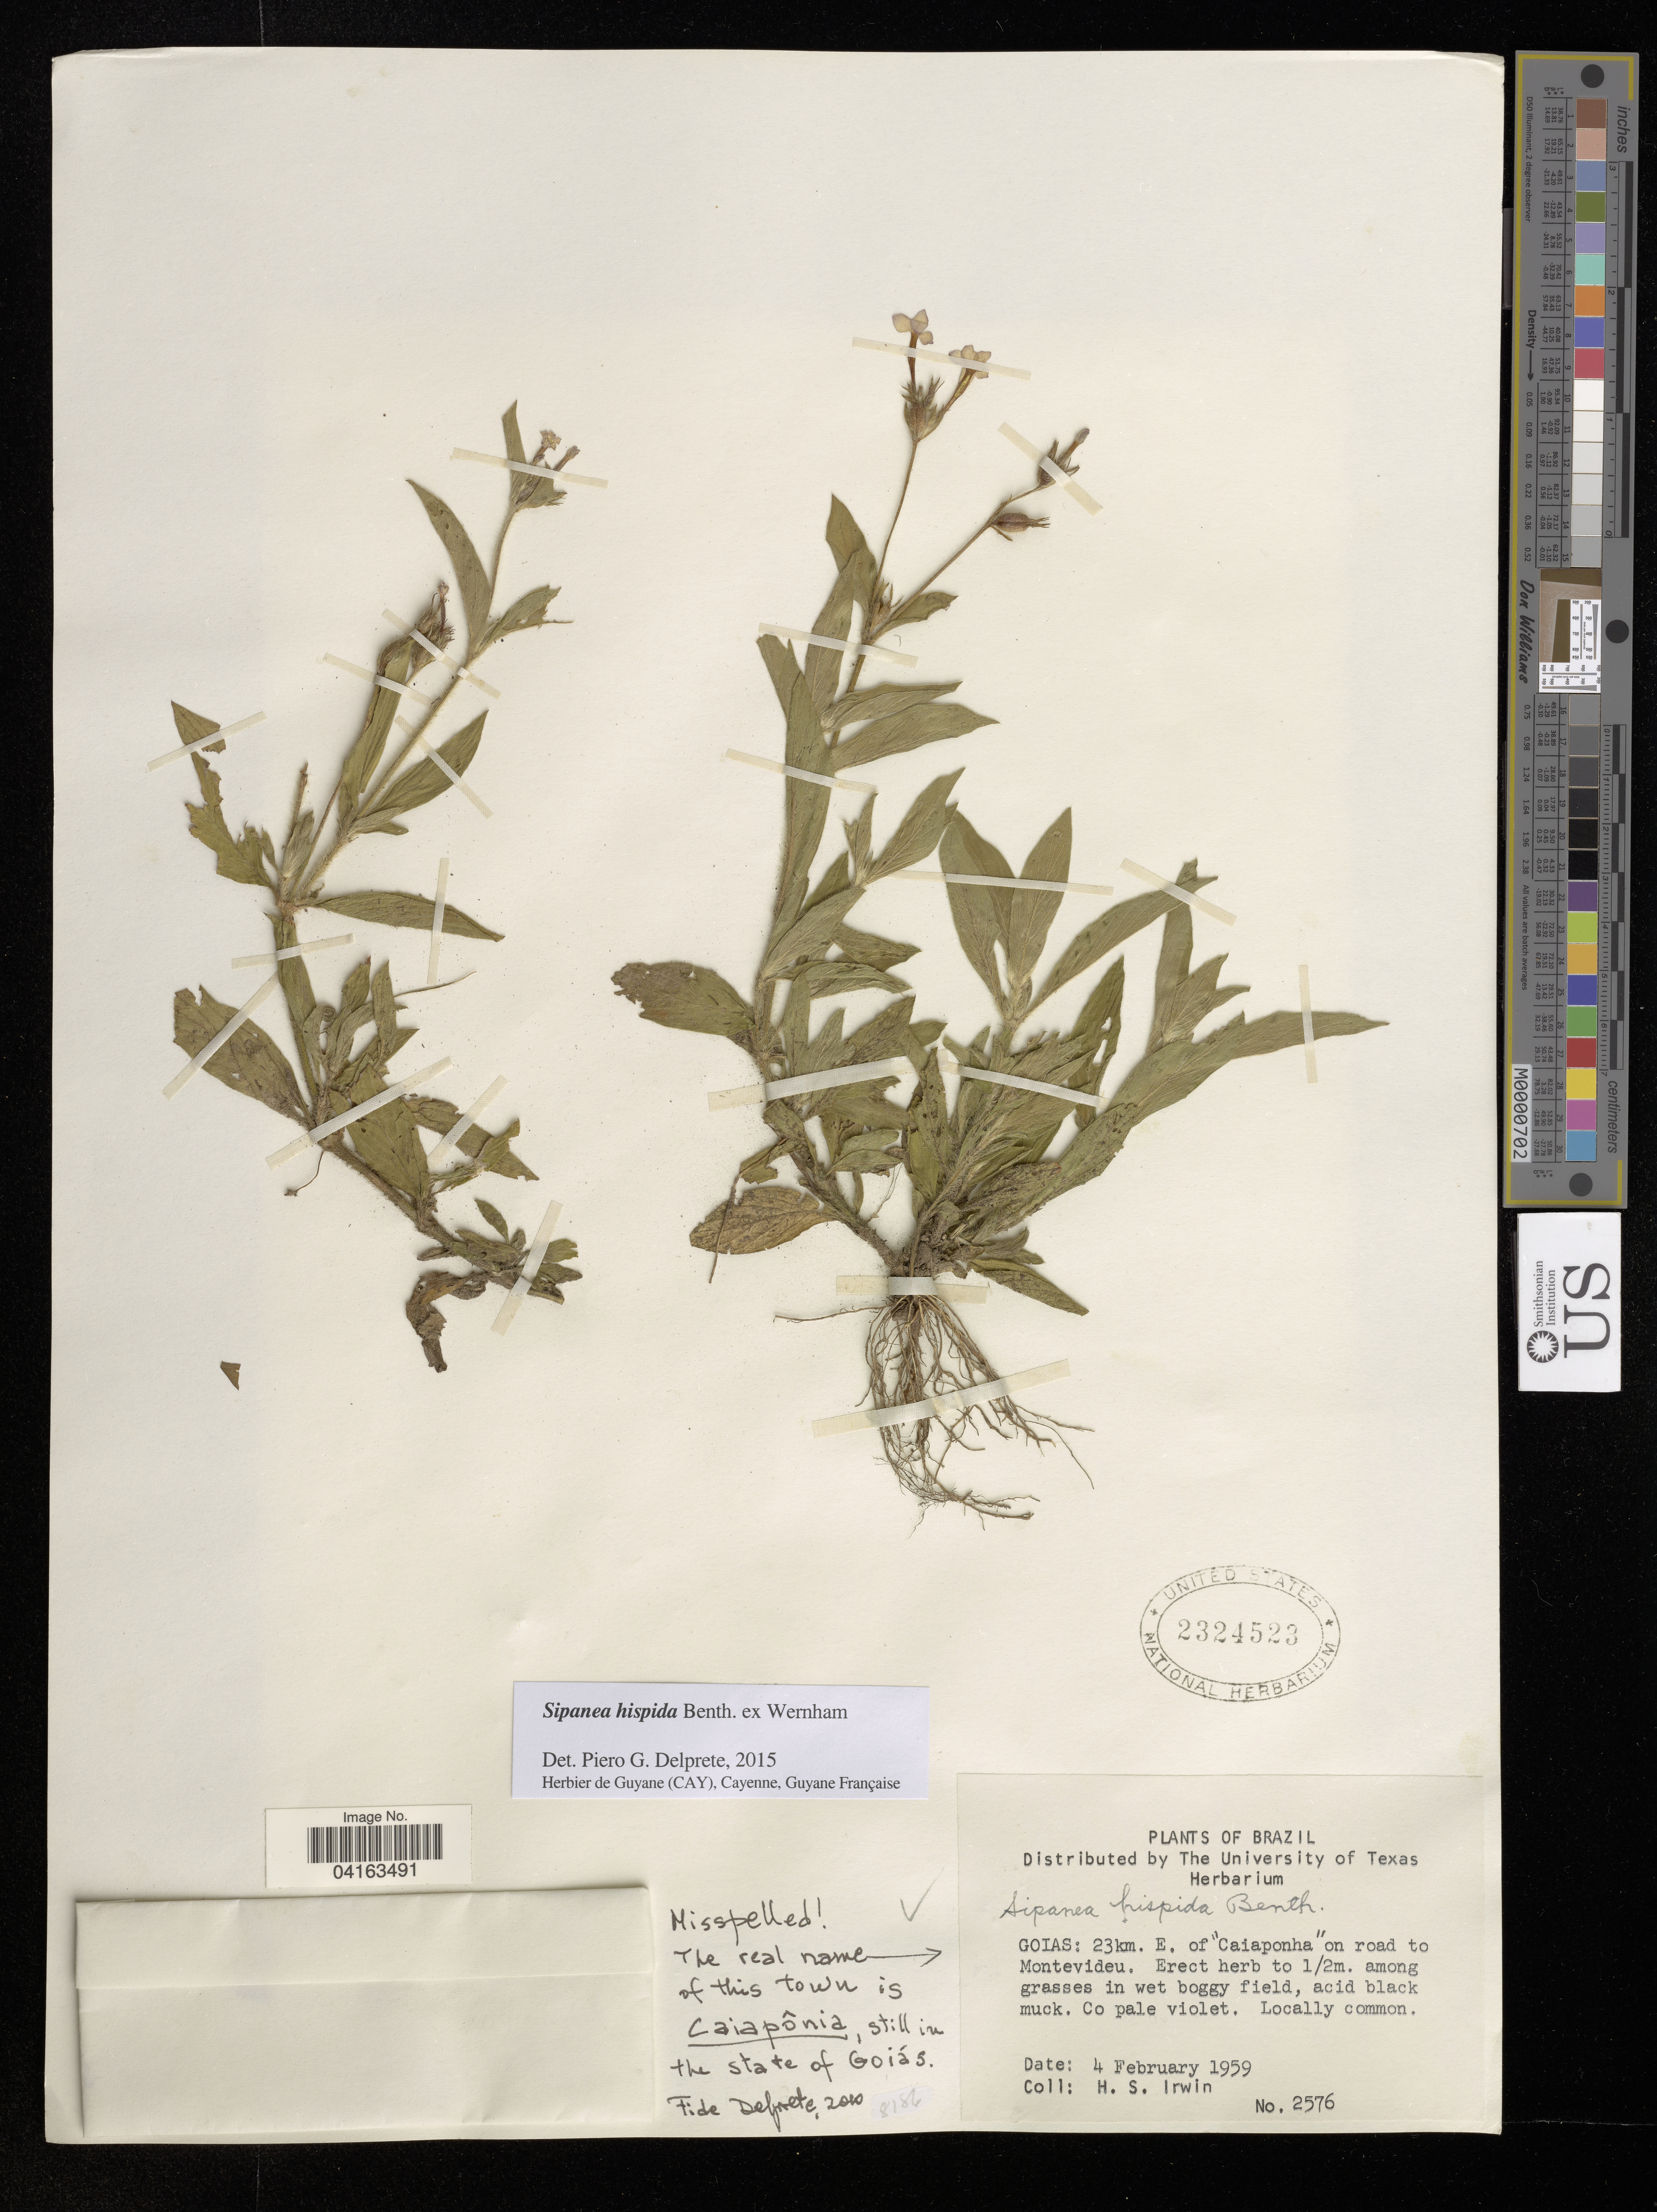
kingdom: Plantae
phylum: Tracheophyta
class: Magnoliopsida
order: Gentianales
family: Rubiaceae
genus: Sipanea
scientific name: Sipanea hispida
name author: Benth. ex Wernham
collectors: H. Irwin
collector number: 2576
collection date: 1959-02-04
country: Brazil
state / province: Goiás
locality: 23km. E. of "Caiapônia" on road to Montevideu.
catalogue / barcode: US 2324523